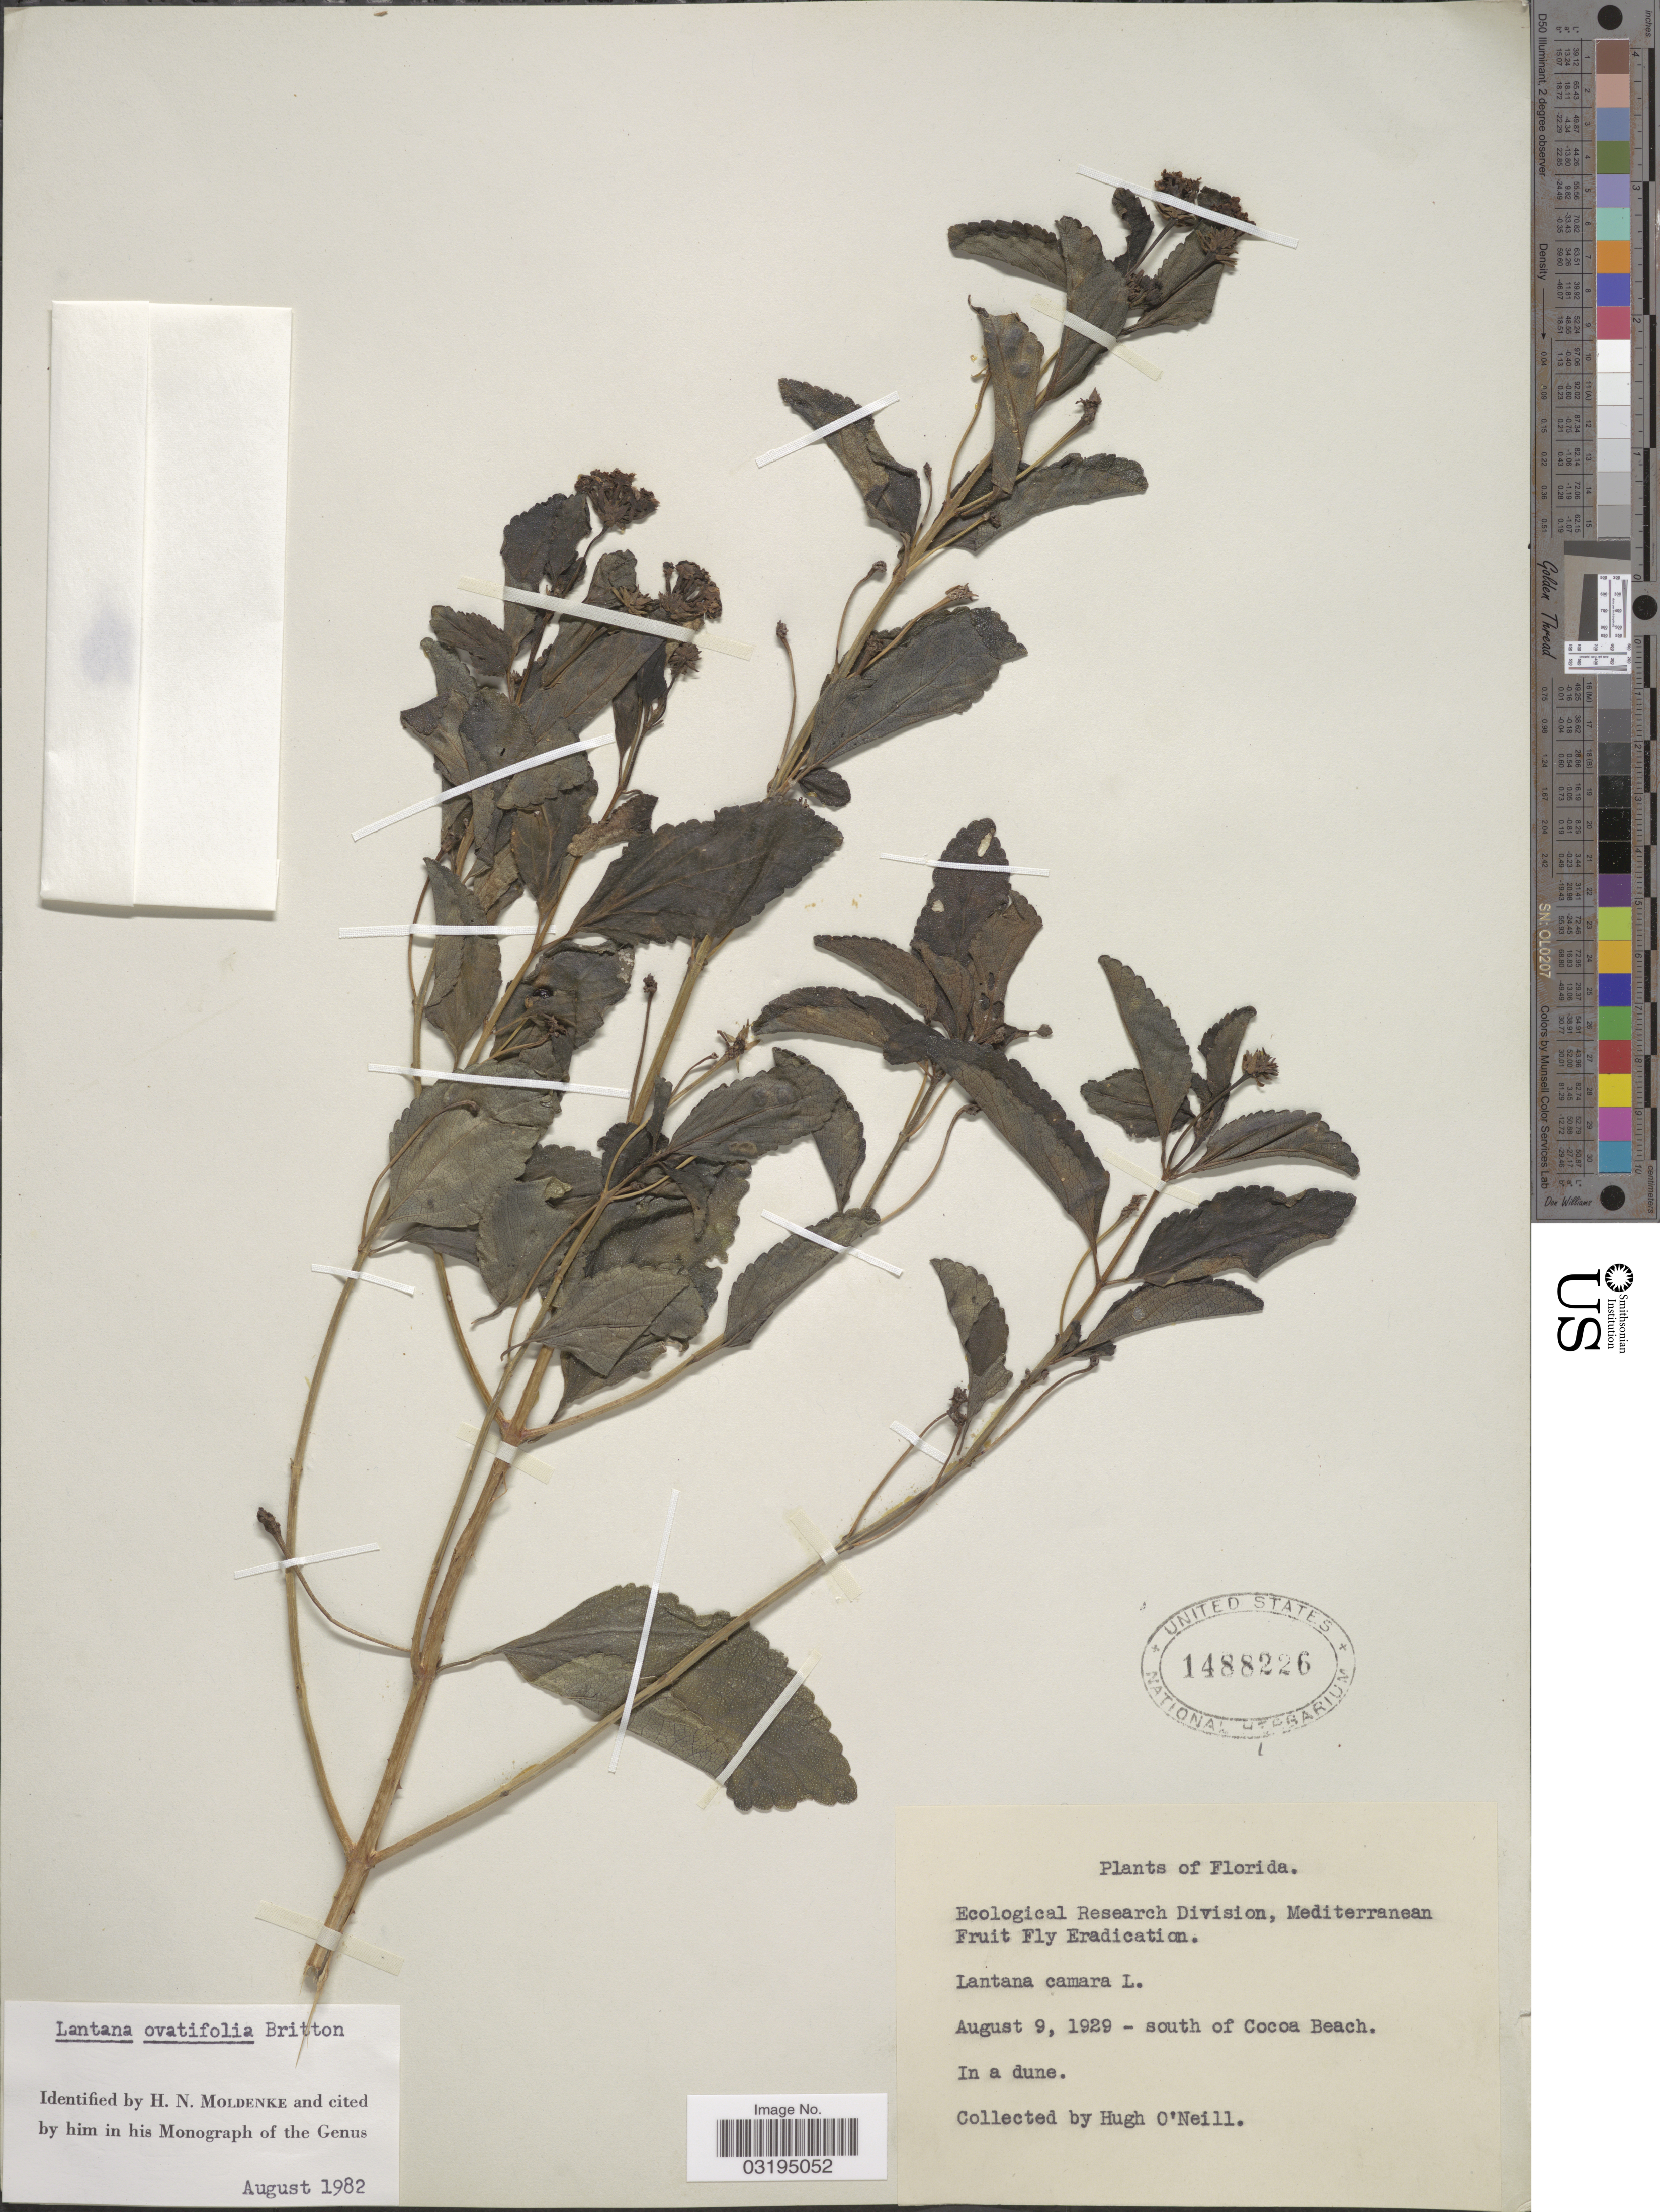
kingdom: Plantae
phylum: Tracheophyta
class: Magnoliopsida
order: Lamiales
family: Verbenaceae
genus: Lantana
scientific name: Lantana ovatifolia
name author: Britton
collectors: H. O'Neill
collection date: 1929-08-09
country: United States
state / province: Florida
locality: South of Cocoa Beach.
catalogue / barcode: US 1488226